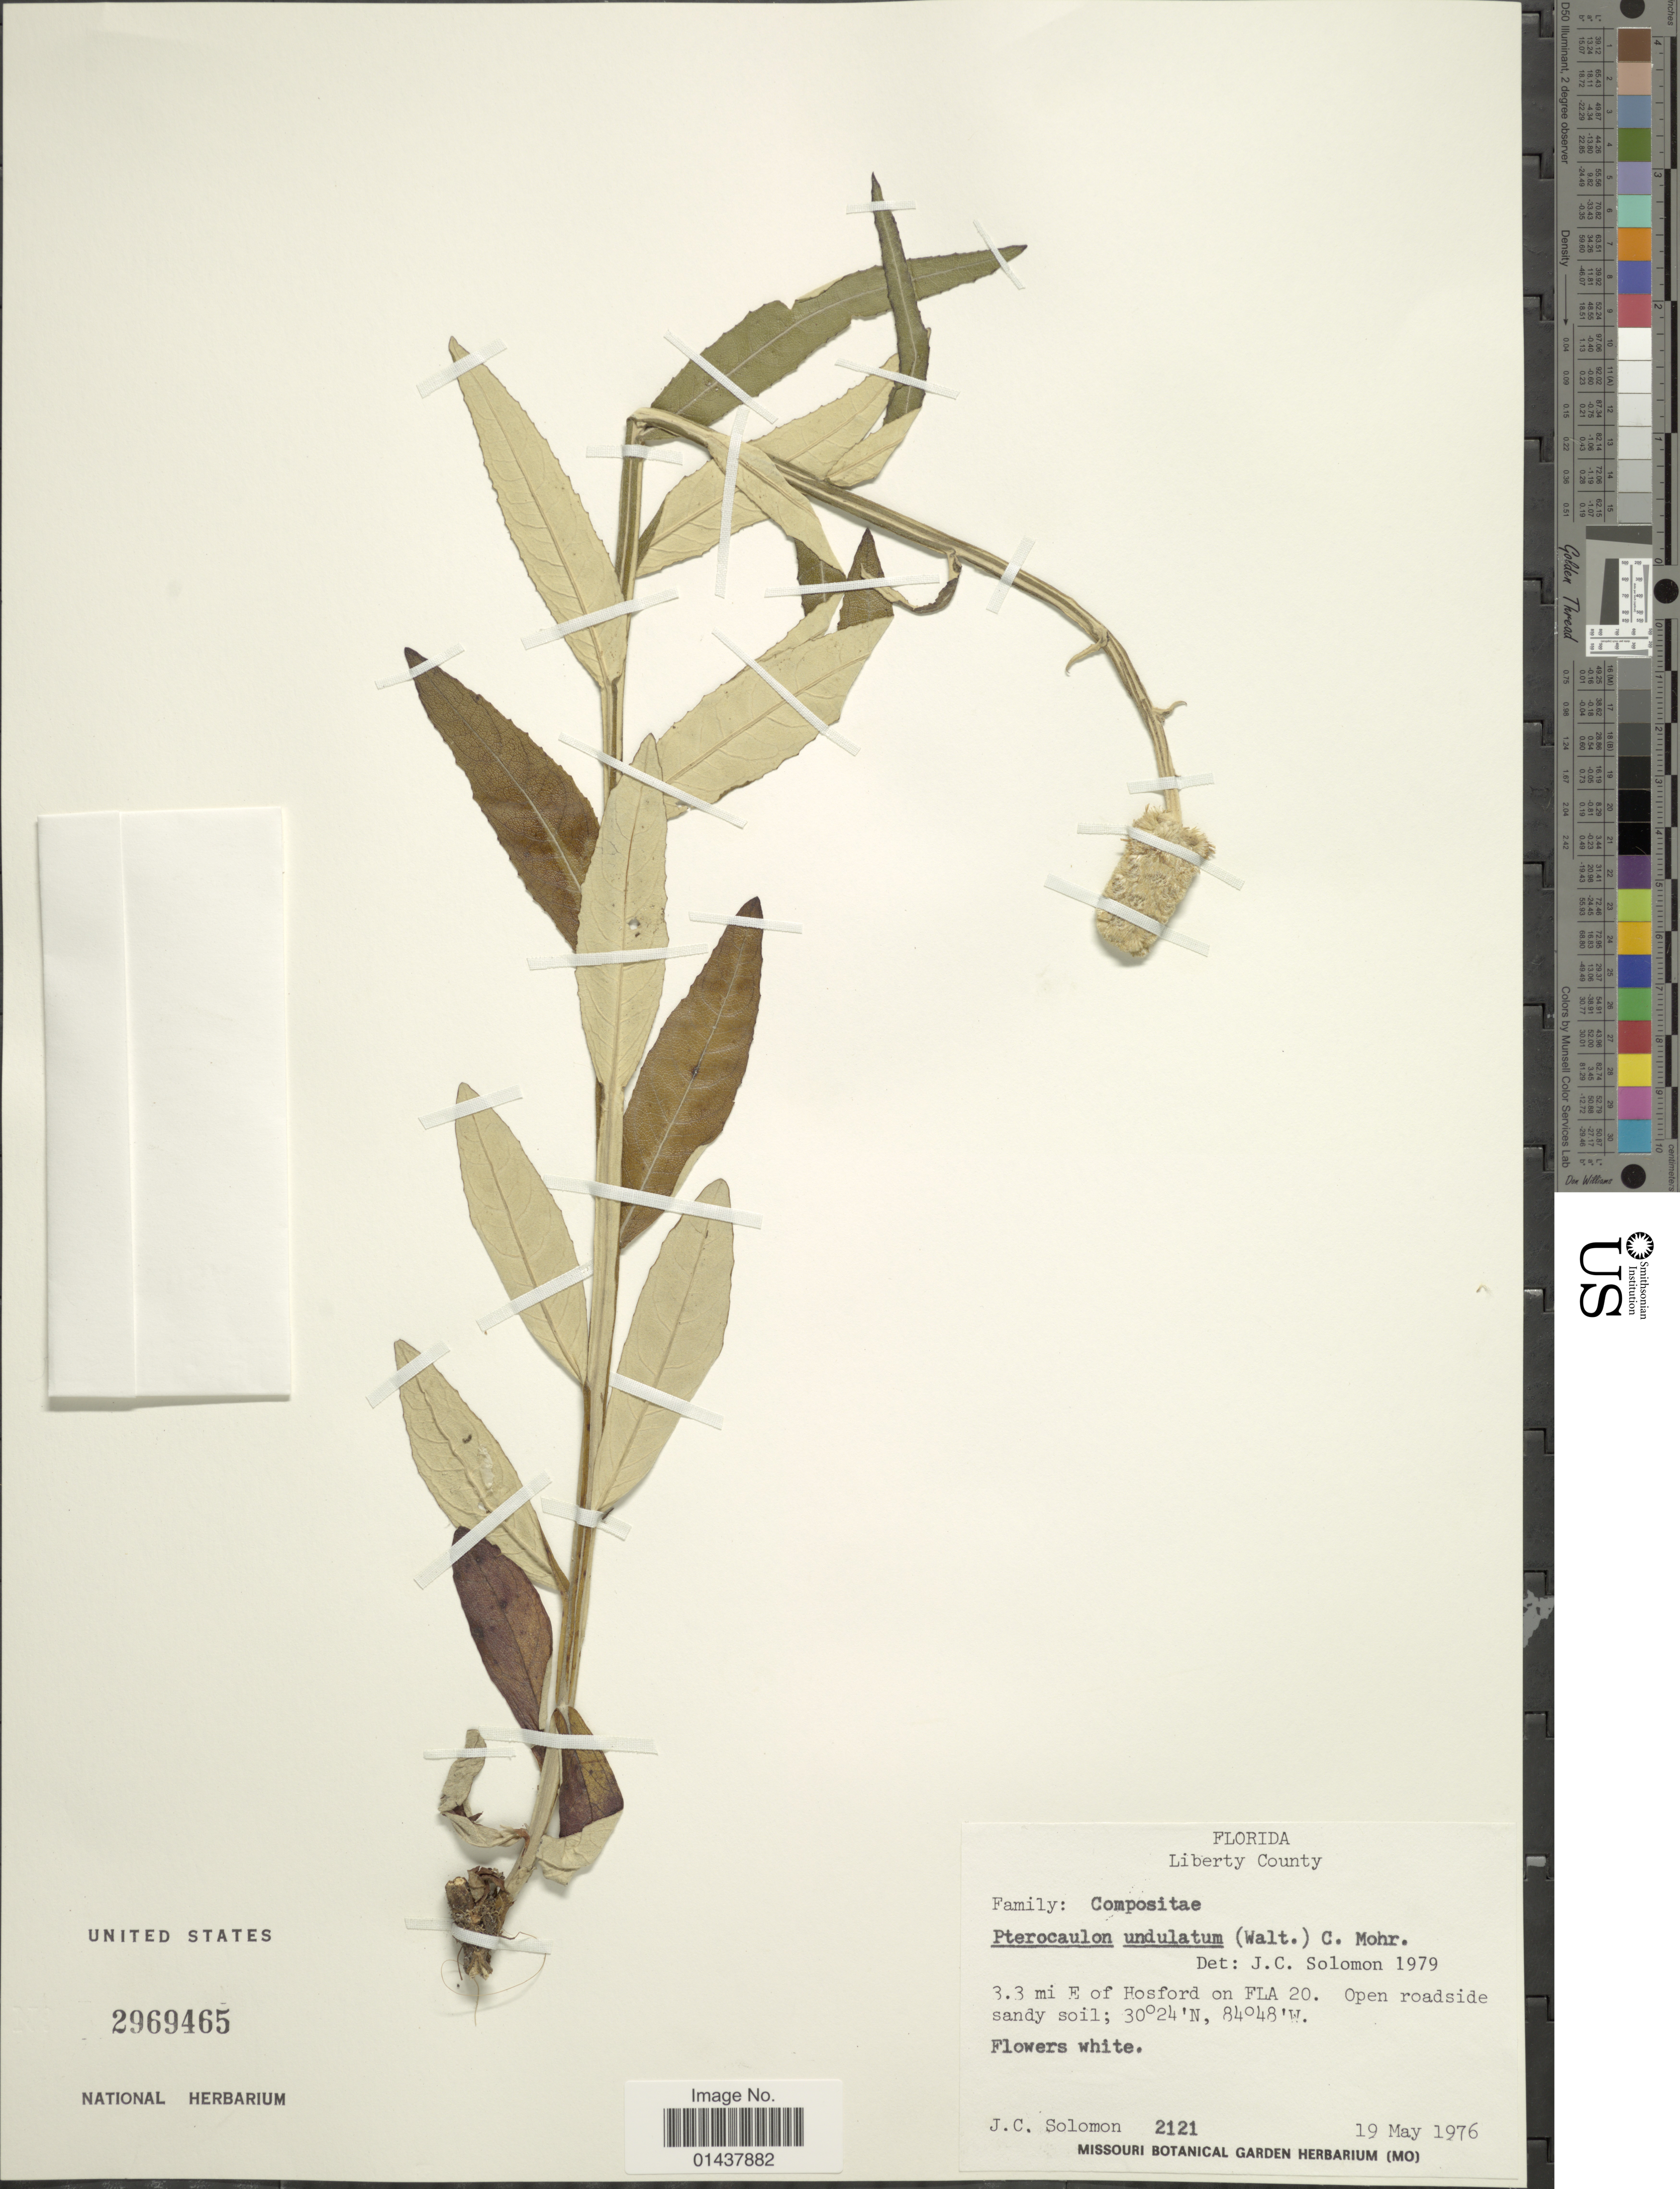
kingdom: Plantae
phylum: Tracheophyta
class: Magnoliopsida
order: Asterales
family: Asteraceae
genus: Pterocaulon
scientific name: Pterocaulon undulatum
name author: C. Mohr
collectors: J. C. Solomon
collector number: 2121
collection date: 1976-05-19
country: United States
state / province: Florida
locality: Liberty County, 3.3 mi E of Hosford on FLA 20.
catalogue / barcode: US 2969465